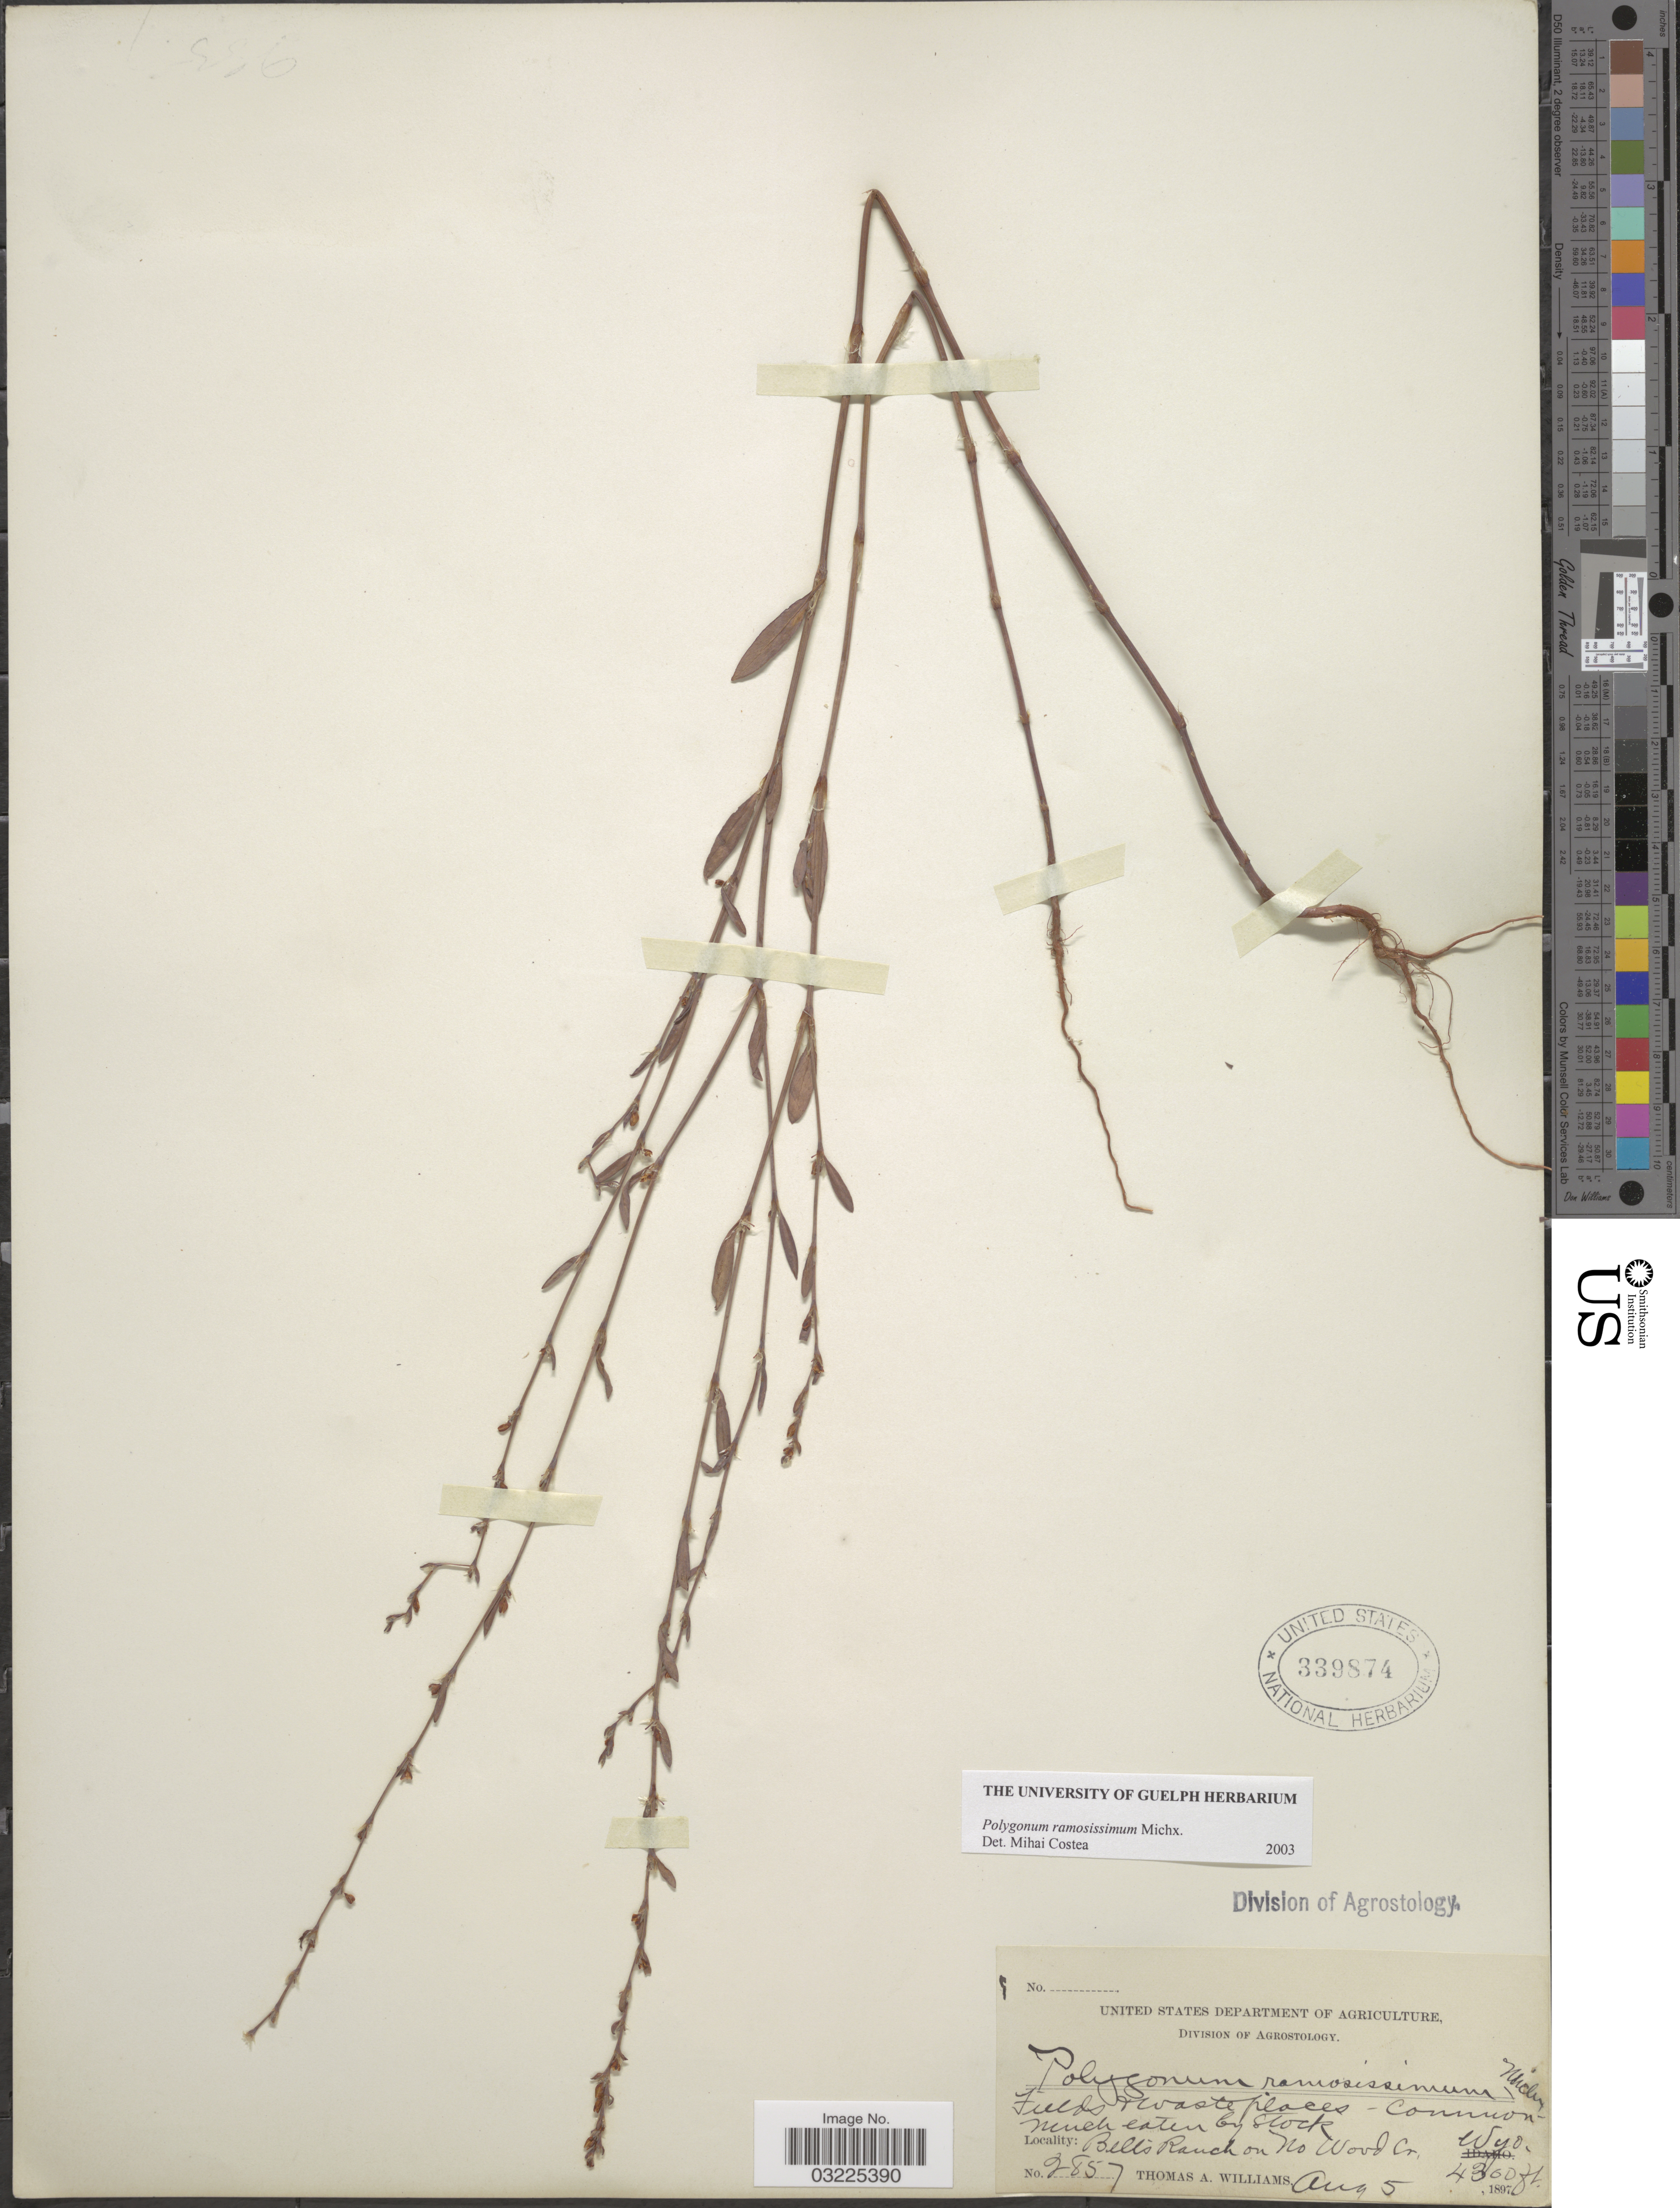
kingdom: Plantae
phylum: Tracheophyta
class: Magnoliopsida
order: Caryophyllales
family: Polygonaceae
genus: Polygonum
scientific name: Polygonum ramosissimum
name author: Michx.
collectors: T. A. Williams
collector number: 2857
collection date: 1897-08-05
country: United States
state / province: Wyoming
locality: Bell's Ranch on No Wood Cr. Wyo.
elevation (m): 1329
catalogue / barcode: US 339874